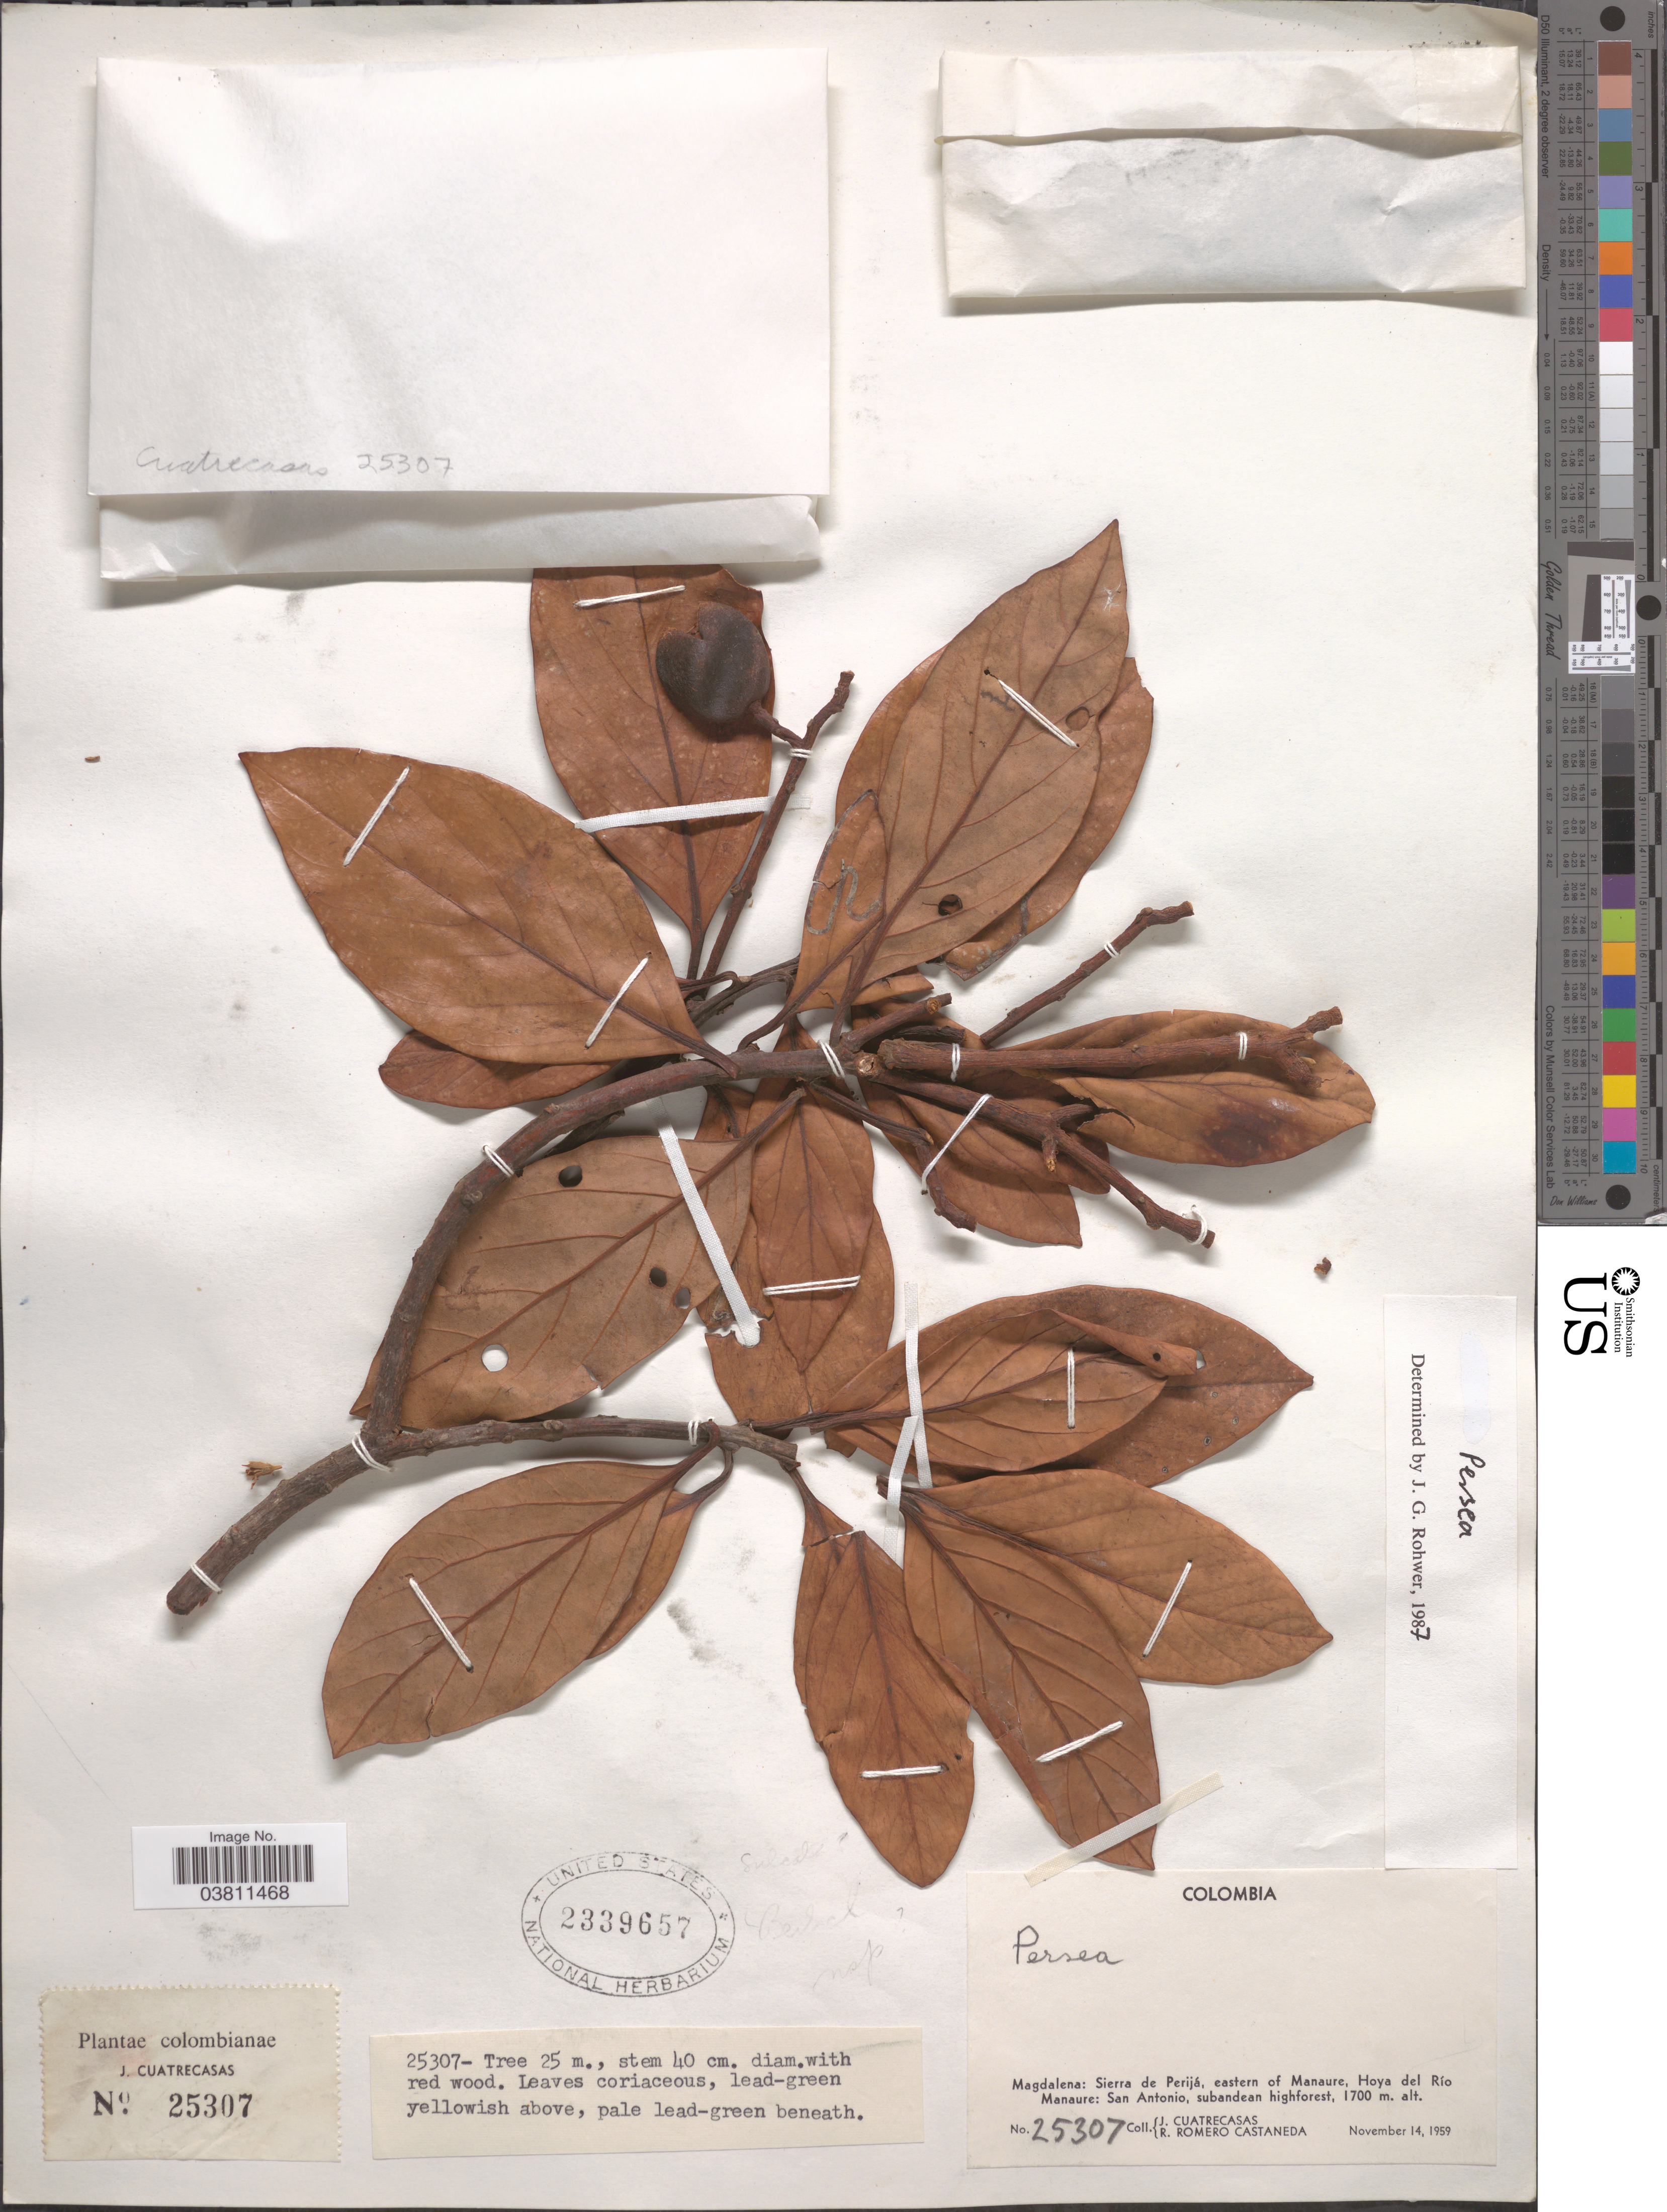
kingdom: Plantae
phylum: Tracheophyta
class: Magnoliopsida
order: Laurales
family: Lauraceae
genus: Persea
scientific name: Persea sp.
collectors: J. Cuatrecasas & R. Romero Castañeda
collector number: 25307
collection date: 1959-11-14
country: Colombia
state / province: Magdalena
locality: Sierra de Perijá, eastern of Manaure, Hoya del Río Manaure: San Antonio, subandean highforest.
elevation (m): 1700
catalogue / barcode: US 2339657